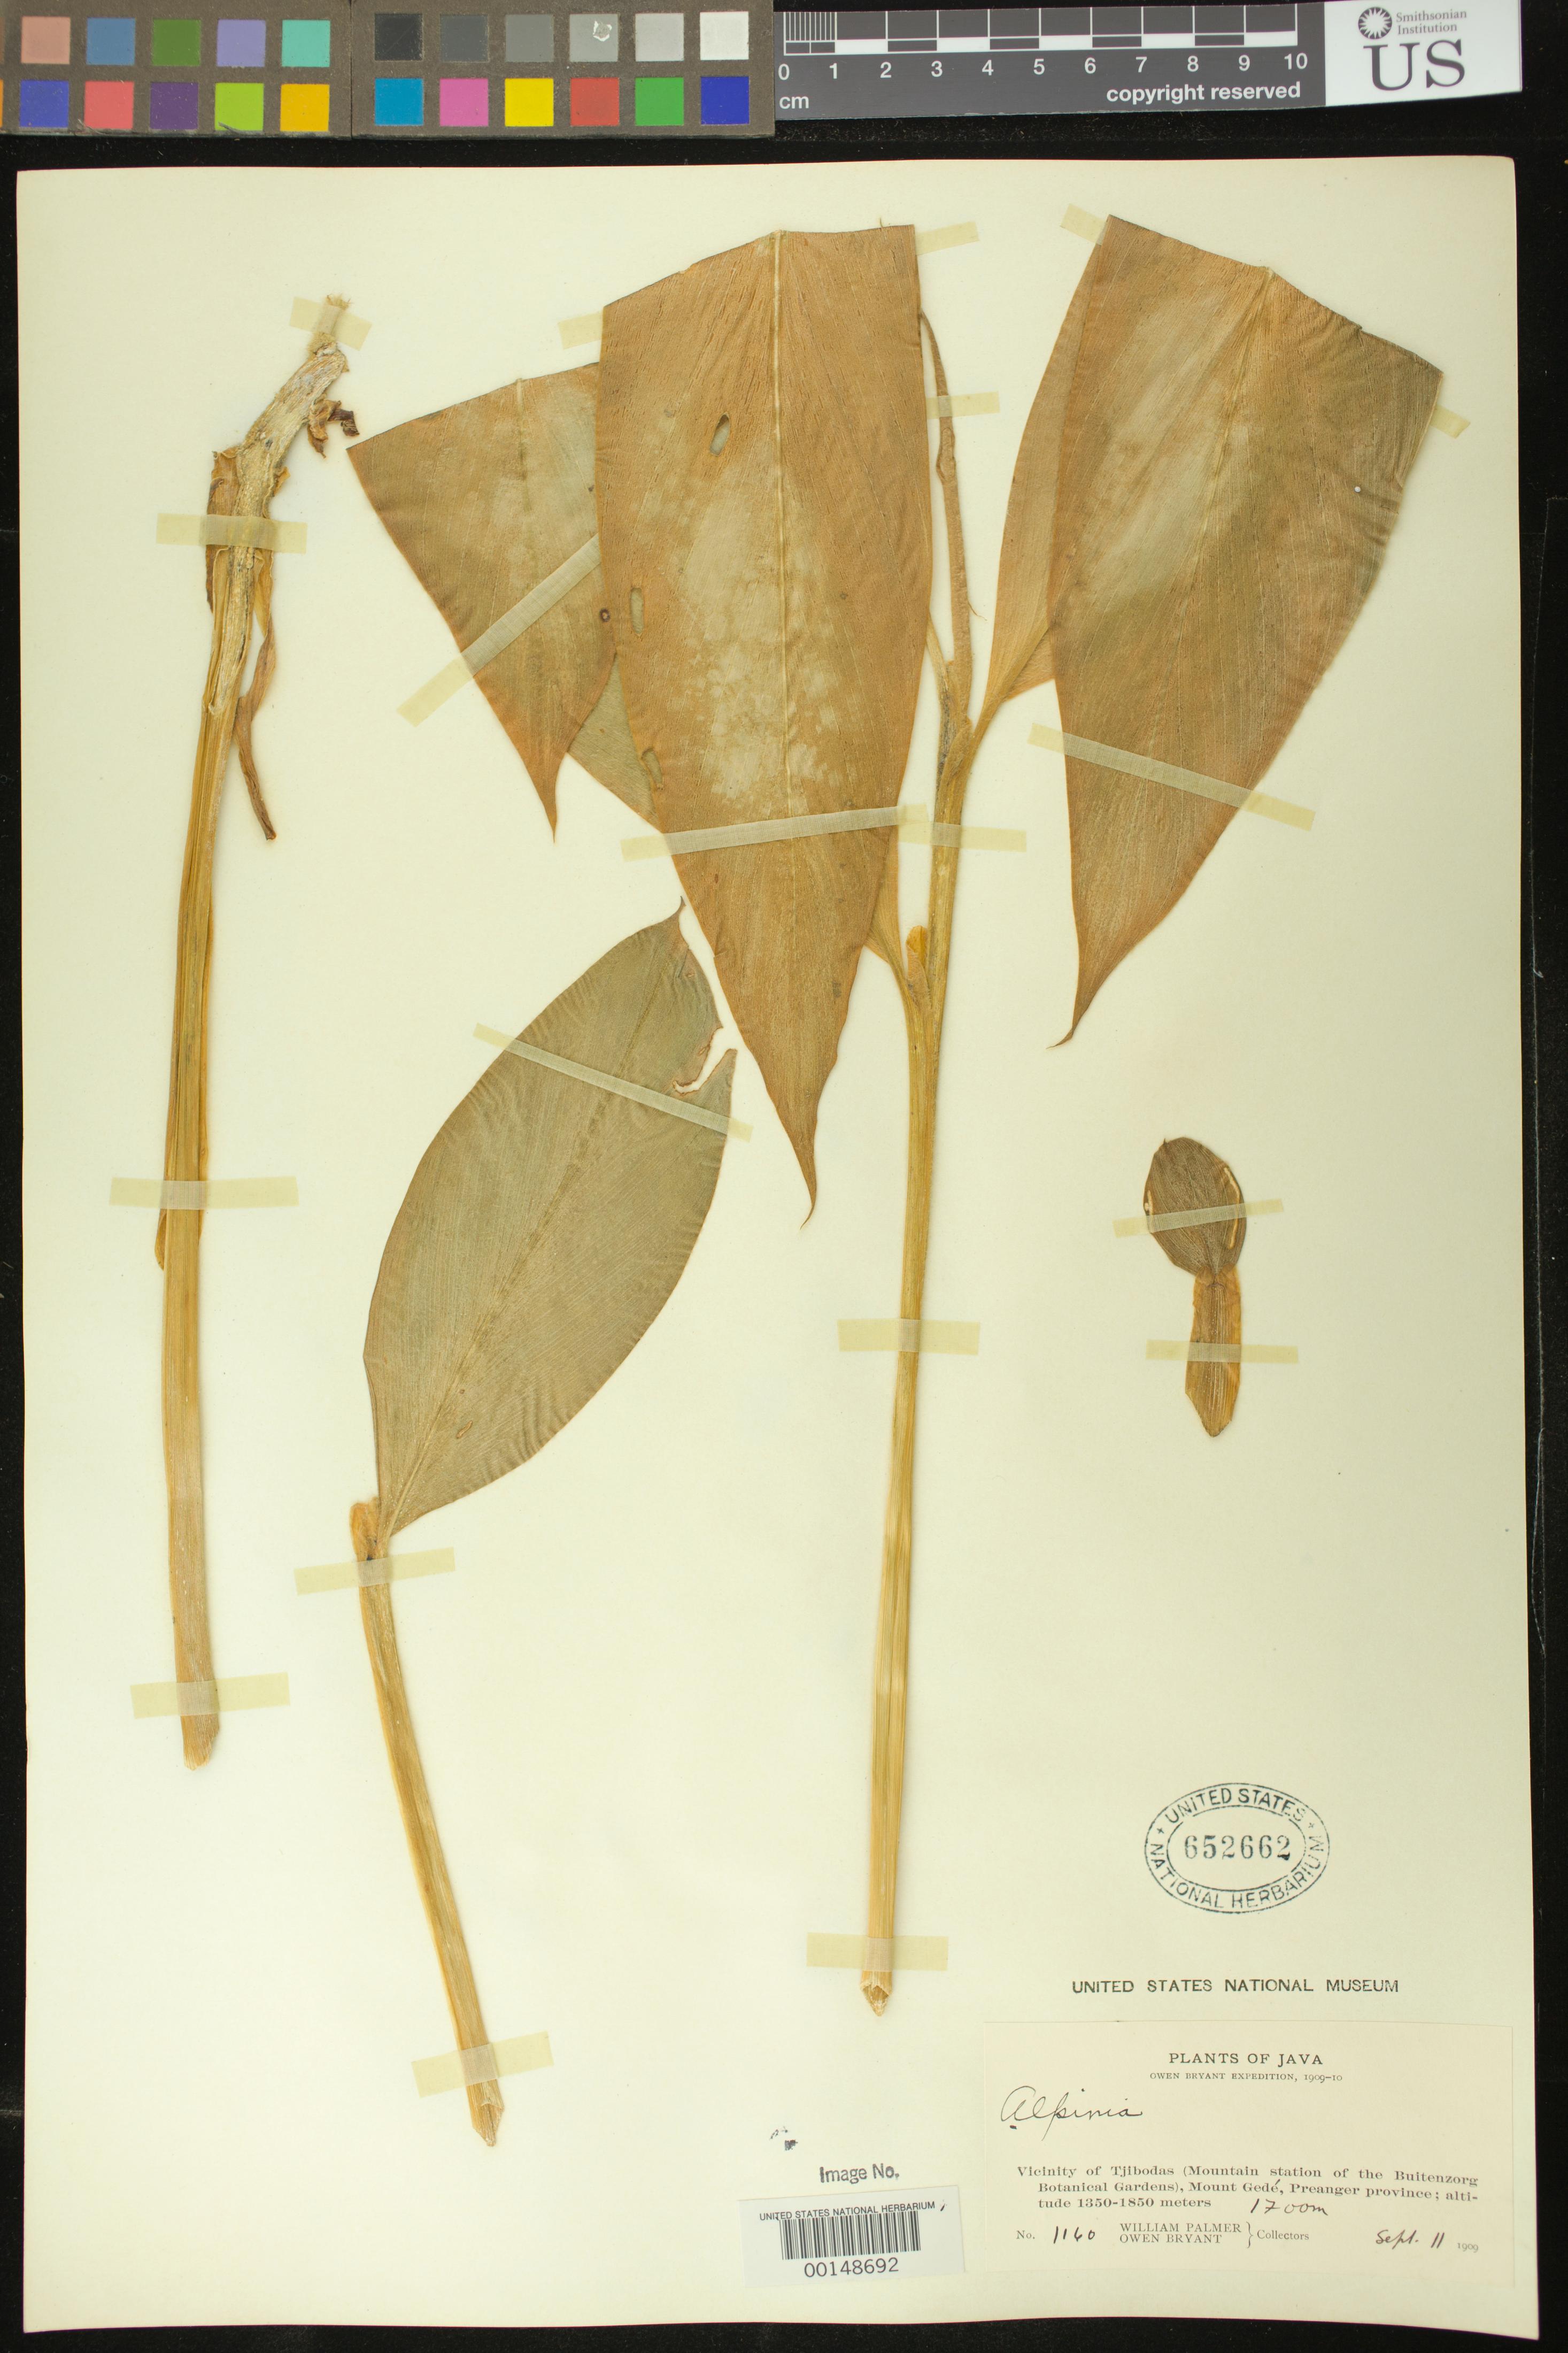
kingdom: Plantae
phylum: Tracheophyta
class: Liliopsida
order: Zingiberales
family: Zingiberaceae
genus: Alpinia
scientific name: Alpinia sp.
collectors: W. Palmer & O. Bryant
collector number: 1160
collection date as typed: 11 Sep 1909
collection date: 1909-09-11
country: Indonesia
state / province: Java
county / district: Jawa Barat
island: Java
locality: Vicinity of tjibodas (mountain station of the buitenzorg botanical gardens), mt. gede, preanger province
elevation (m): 1700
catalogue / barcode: US 652662